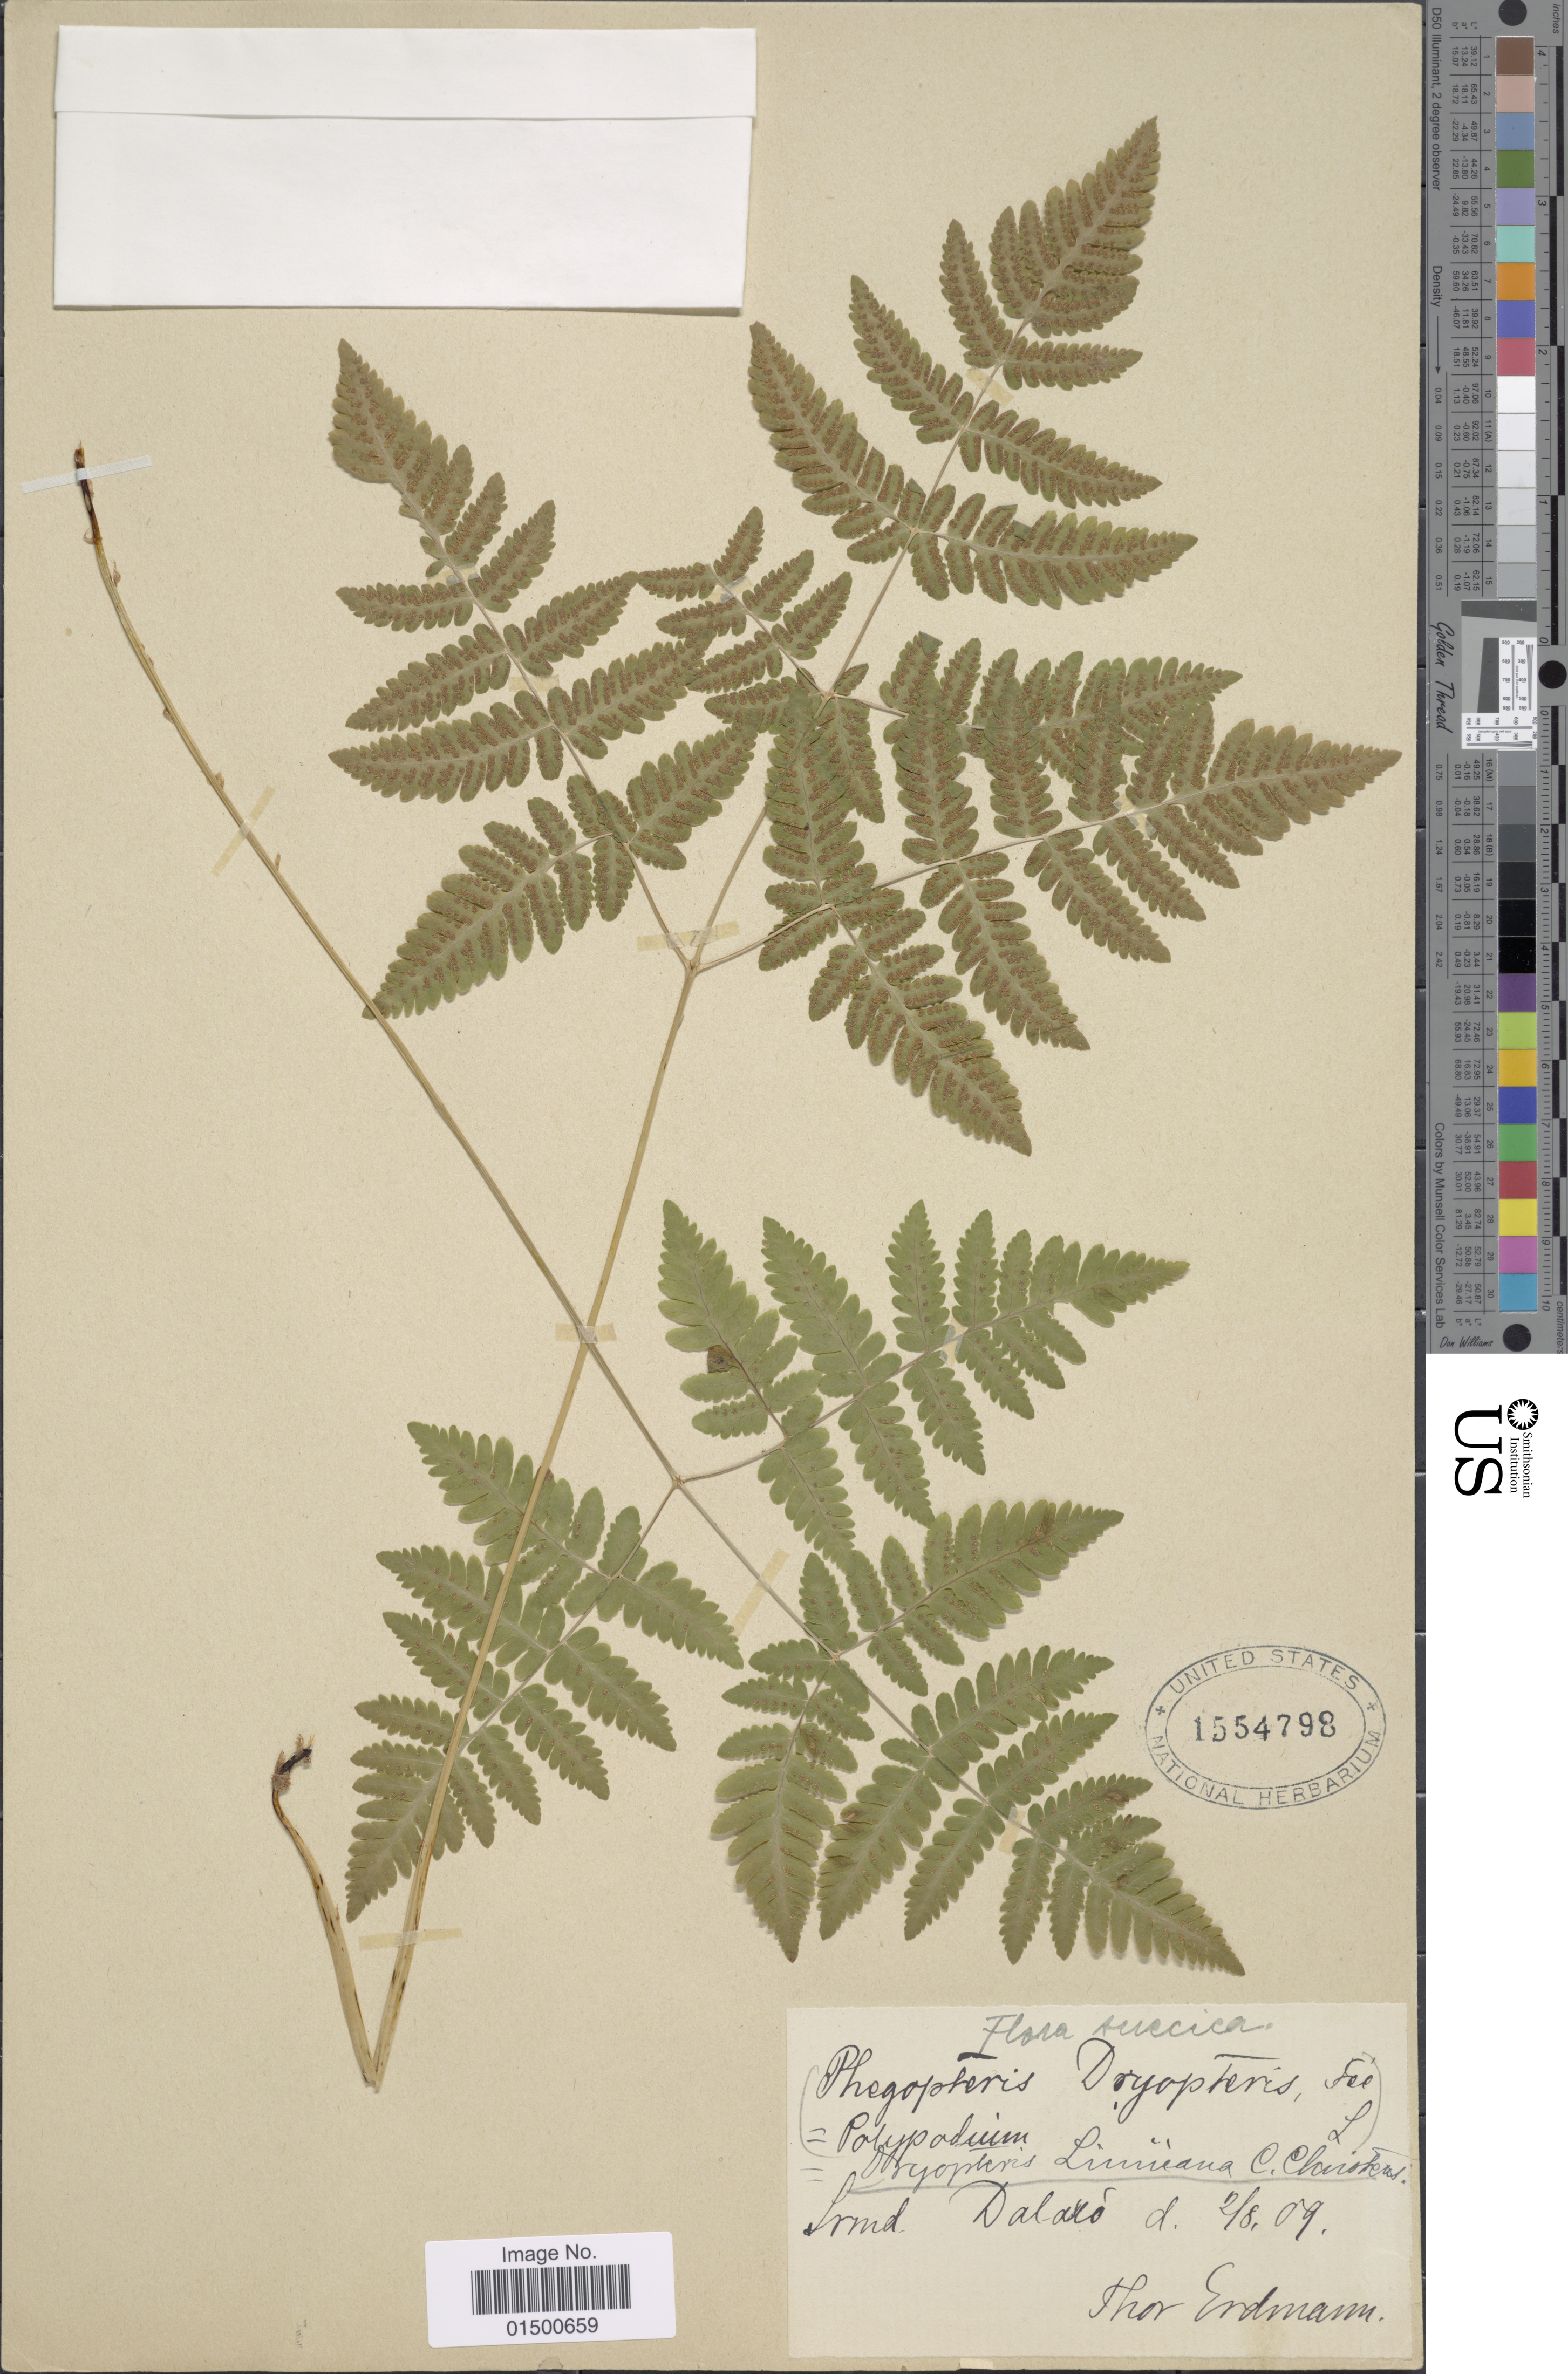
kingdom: Plantae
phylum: Tracheophyta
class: Polypodiopsida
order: Polypodiales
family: Cystopteridaceae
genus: Gymnocarpium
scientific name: Gymnocarpium disjunctum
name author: (Rupr.) Ching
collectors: T. Erdmann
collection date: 1909-08-02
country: Sweden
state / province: Sodermanland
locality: Dalarö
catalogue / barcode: US 1554798